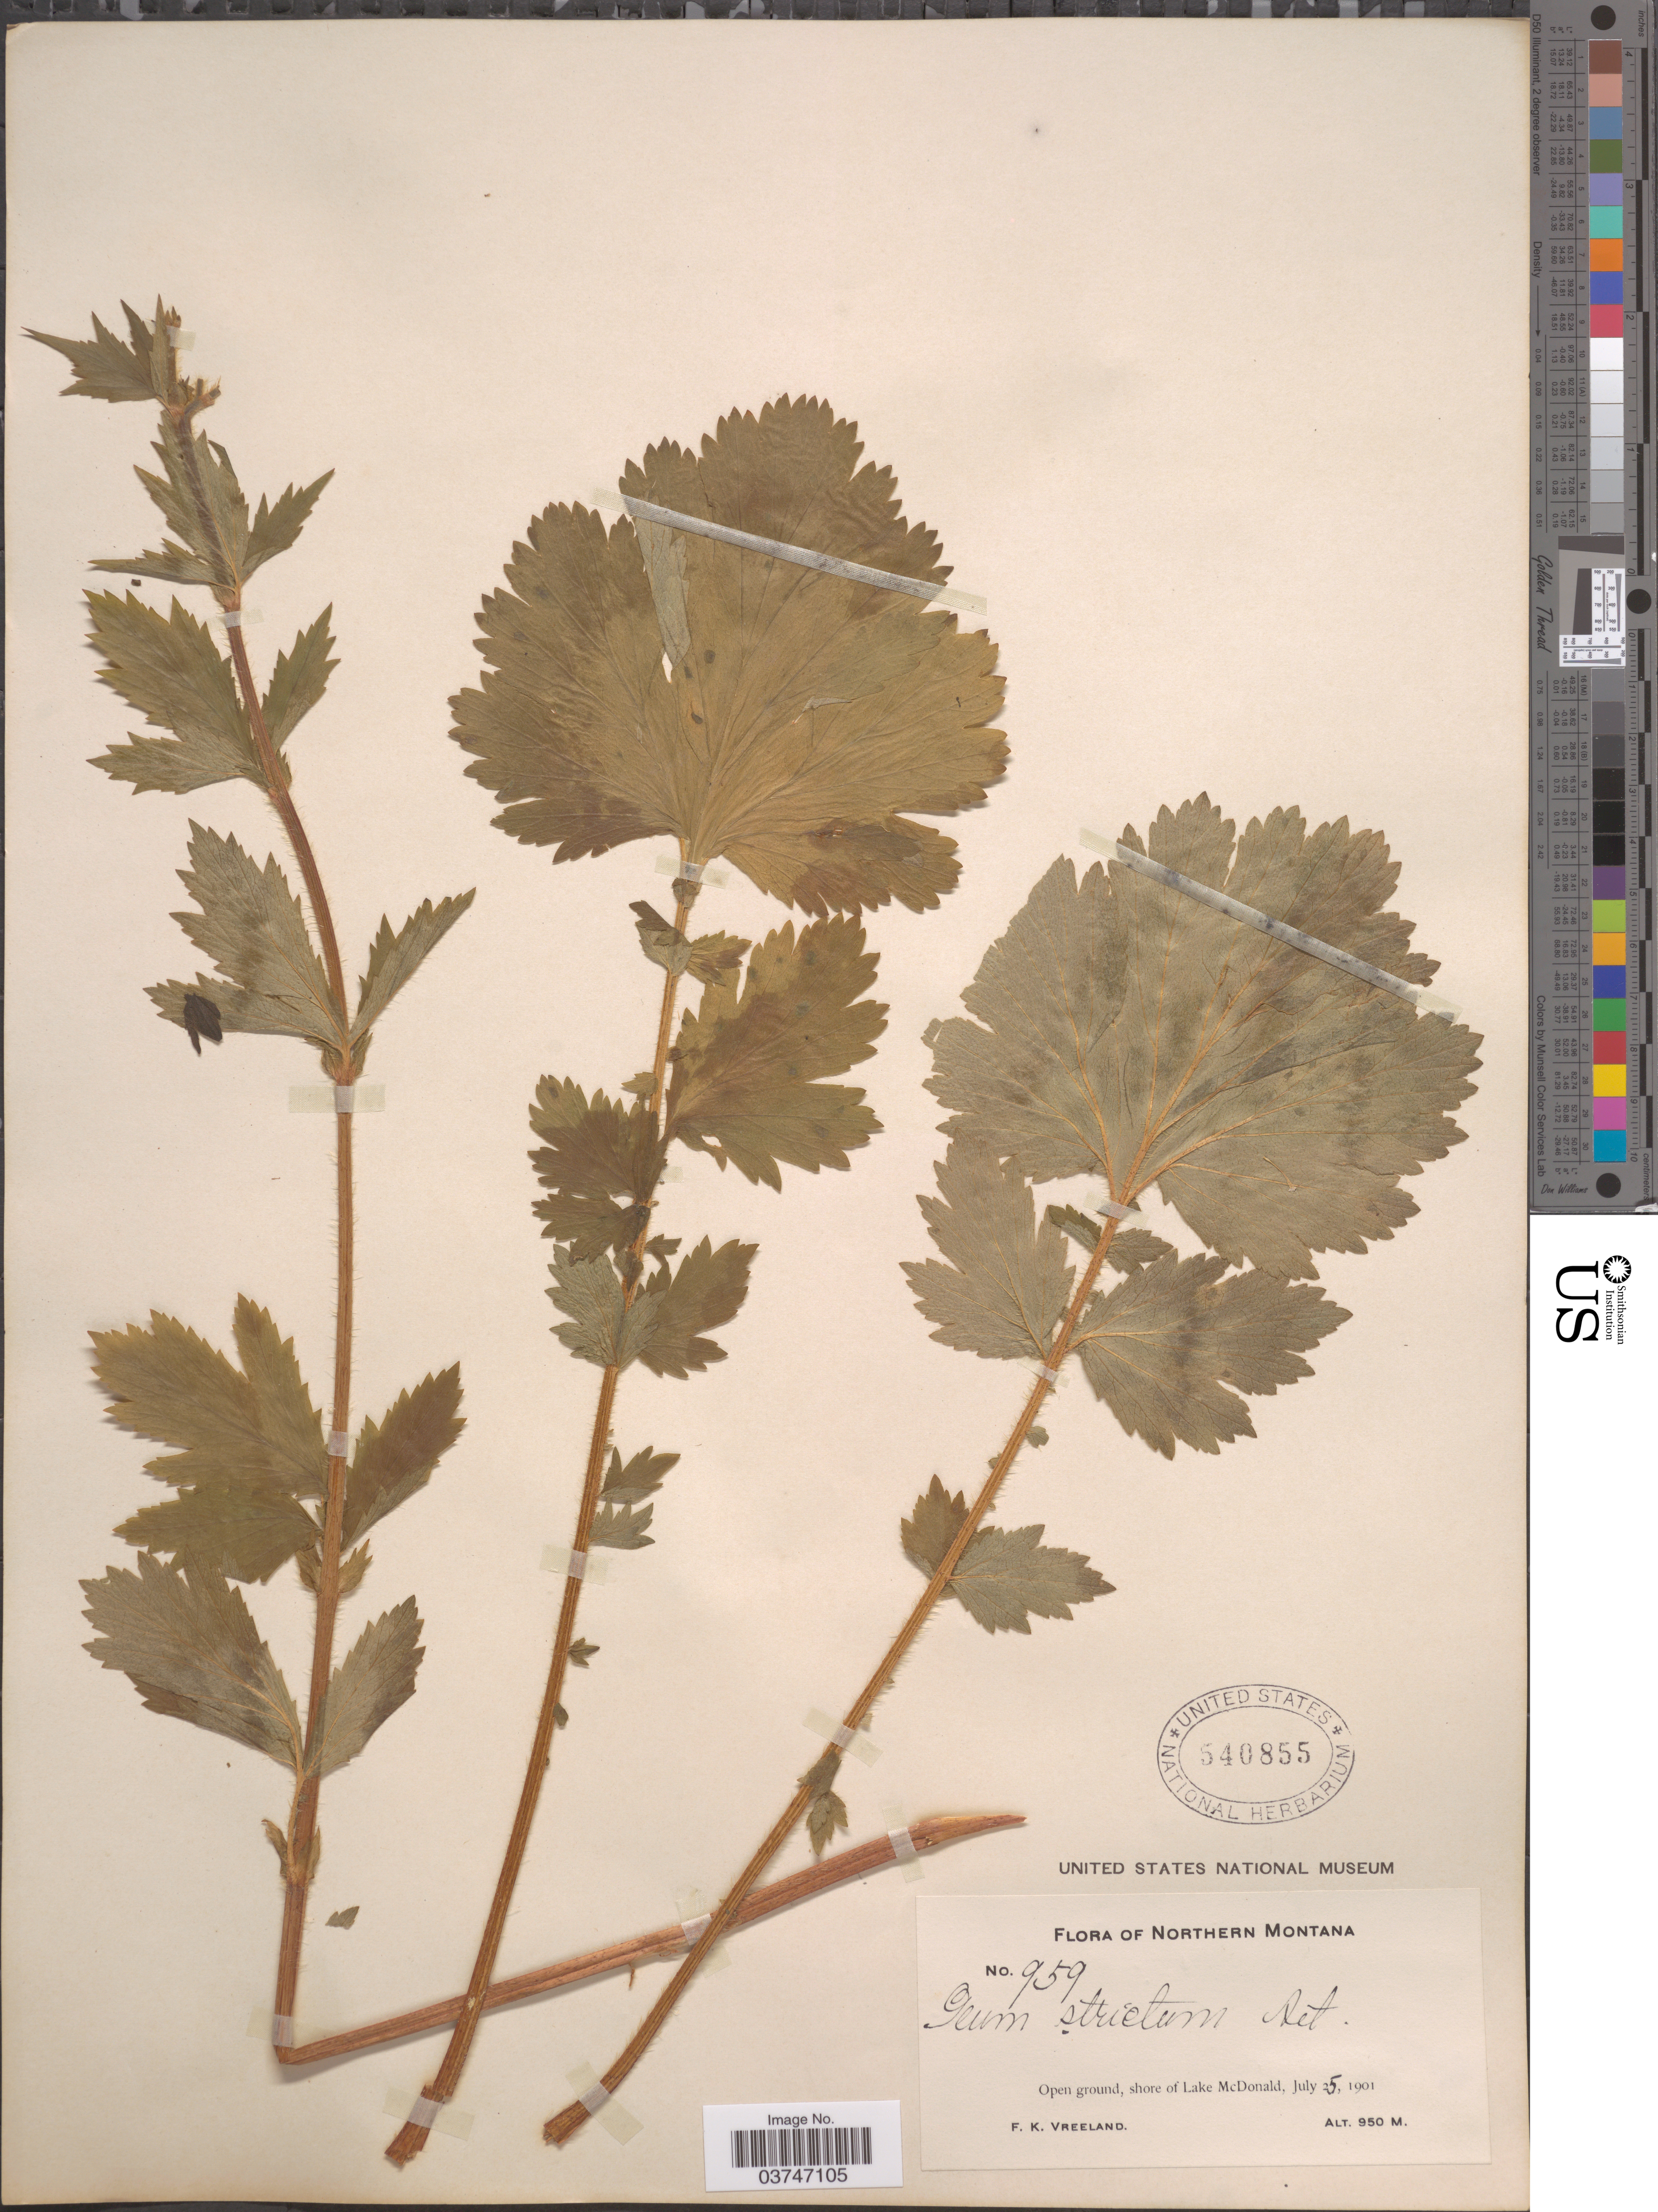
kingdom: Plantae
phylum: Tracheophyta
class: Magnoliopsida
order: Rosales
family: Rosaceae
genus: Geum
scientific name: Geum aleppicum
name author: Jacq.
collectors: F. Vreeland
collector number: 959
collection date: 1901-07-25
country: United States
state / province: Montana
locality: Northern Montana. Shore of Lake McDonald.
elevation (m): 950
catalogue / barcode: US 540855